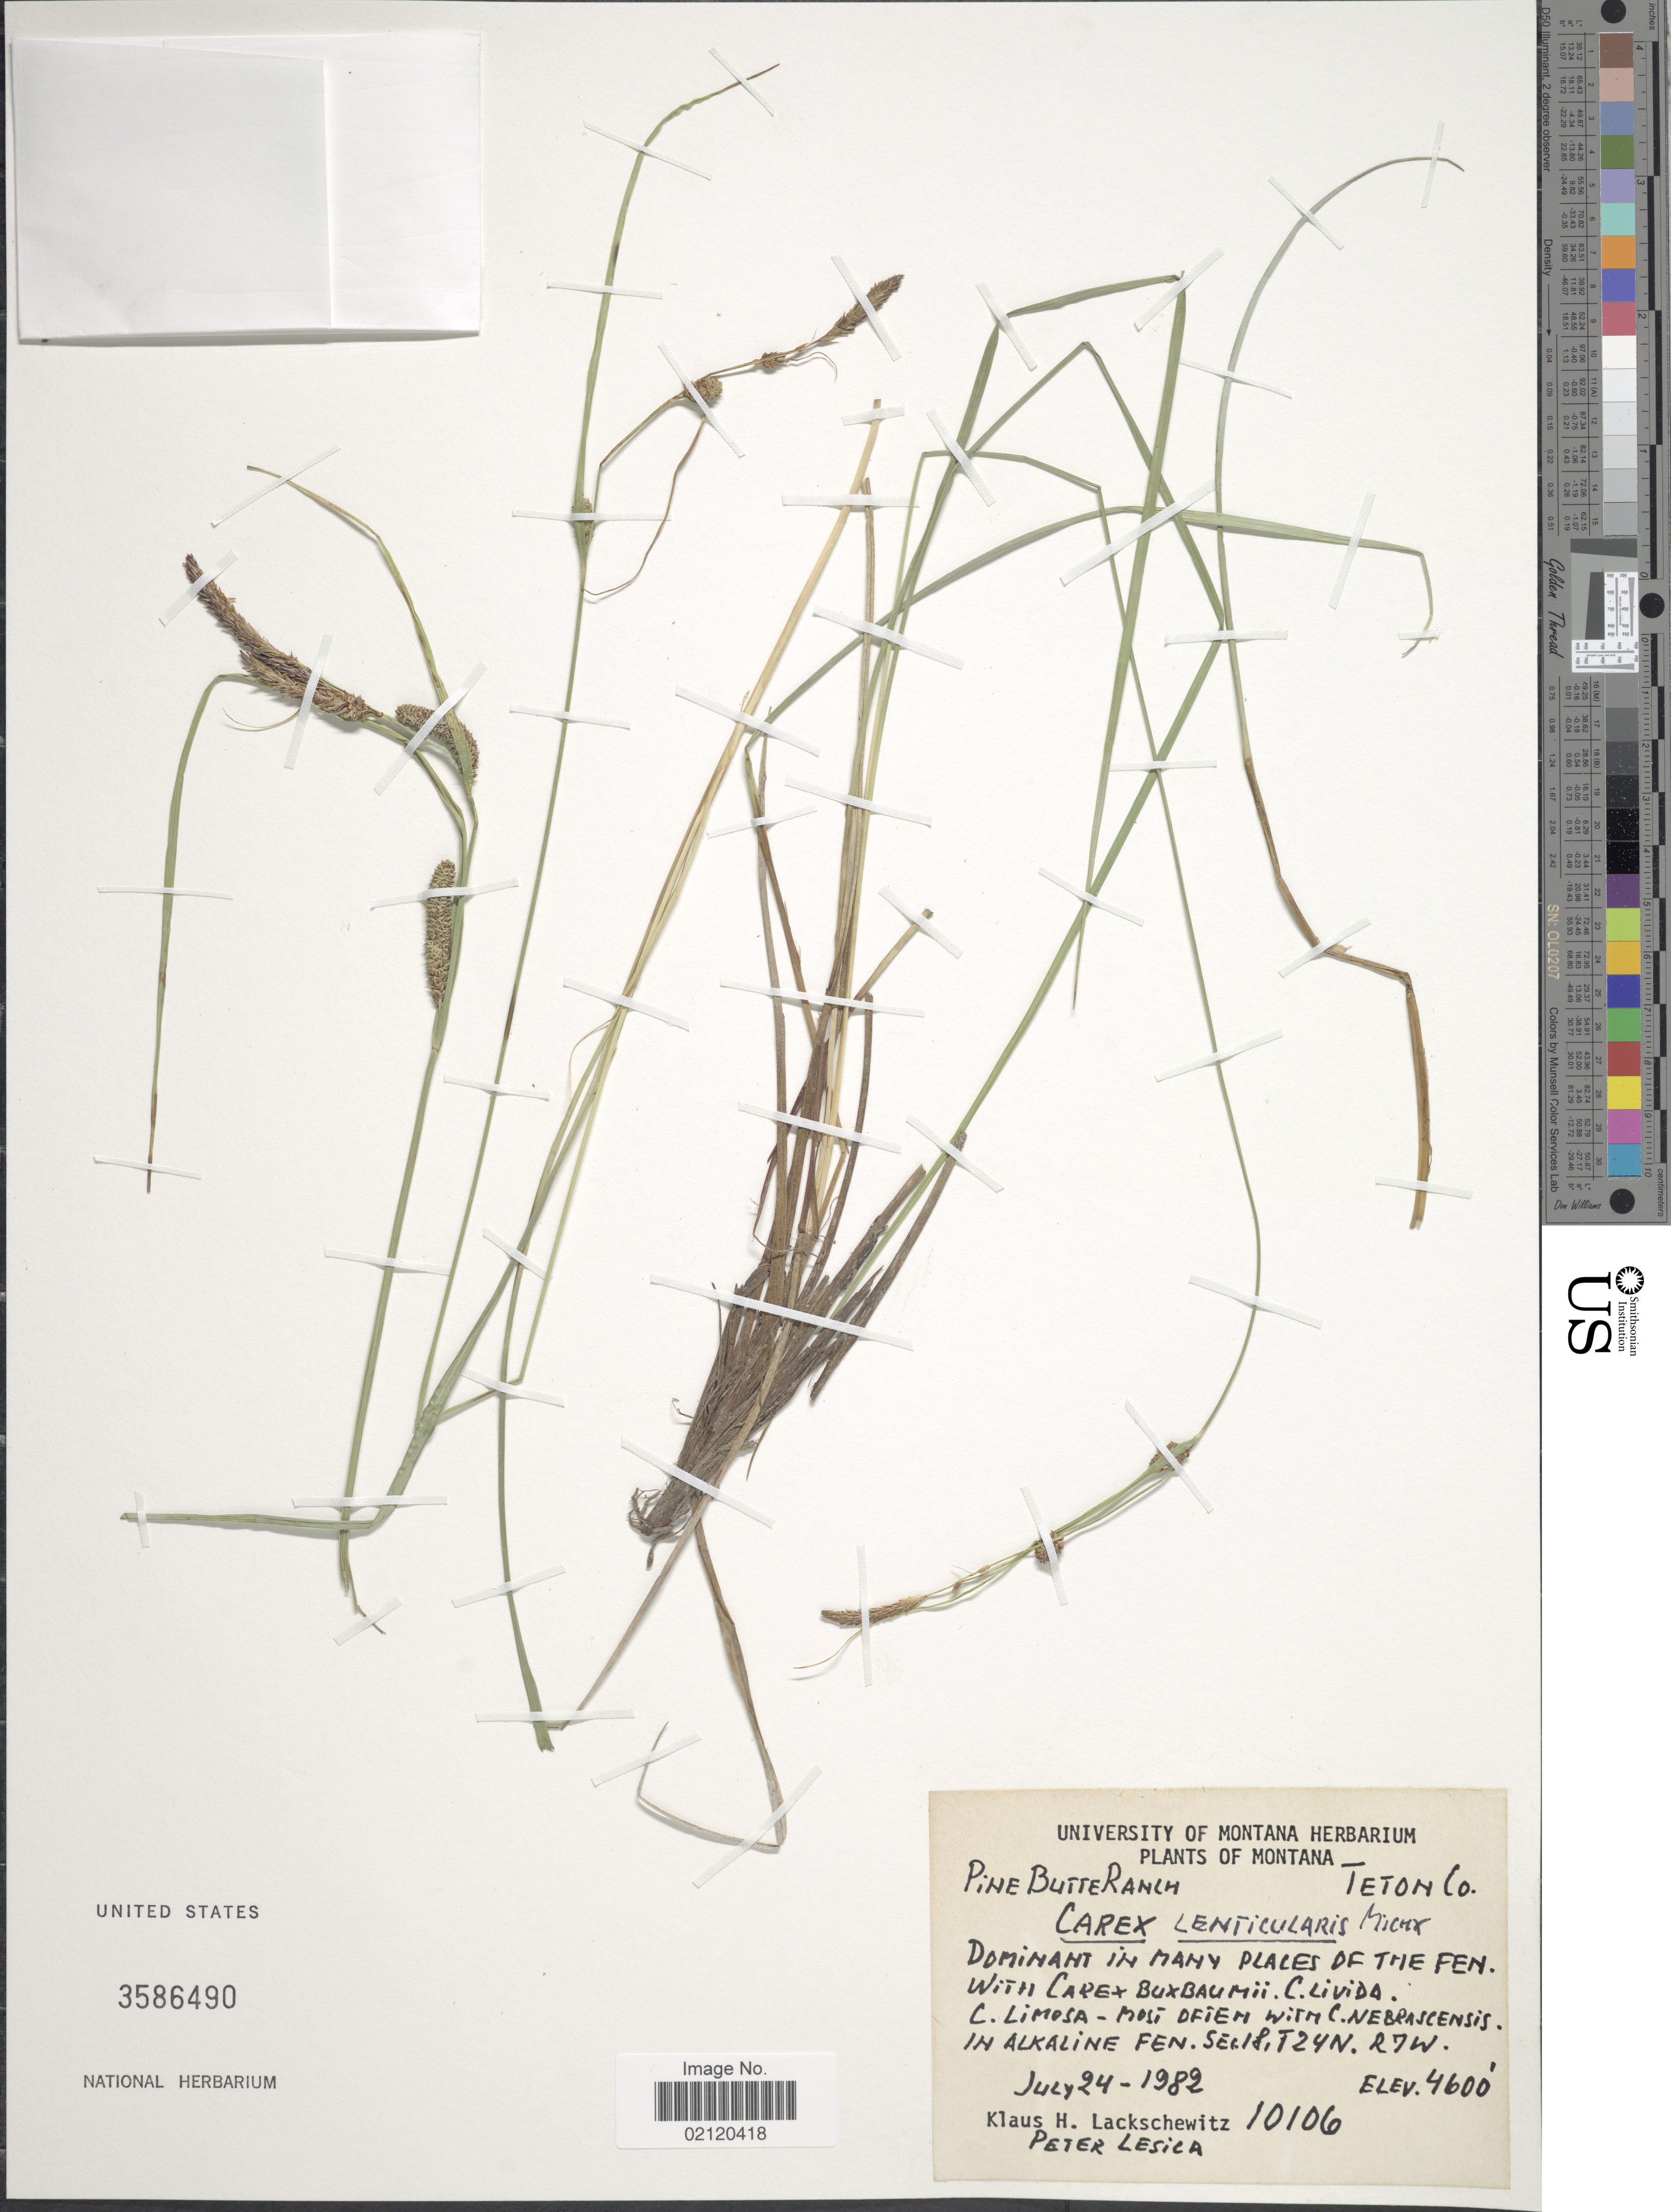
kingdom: Plantae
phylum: Tracheophyta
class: Liliopsida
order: Poales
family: Cyperaceae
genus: Carex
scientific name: Carex lenticularis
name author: Michx.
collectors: K. Lackschewitz & P. Lesica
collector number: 10106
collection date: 1982-07-24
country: United States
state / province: Montana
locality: In Alkaline Fen. Sec18 T24N 27W, Teton Co.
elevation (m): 1402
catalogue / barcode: US 3586490